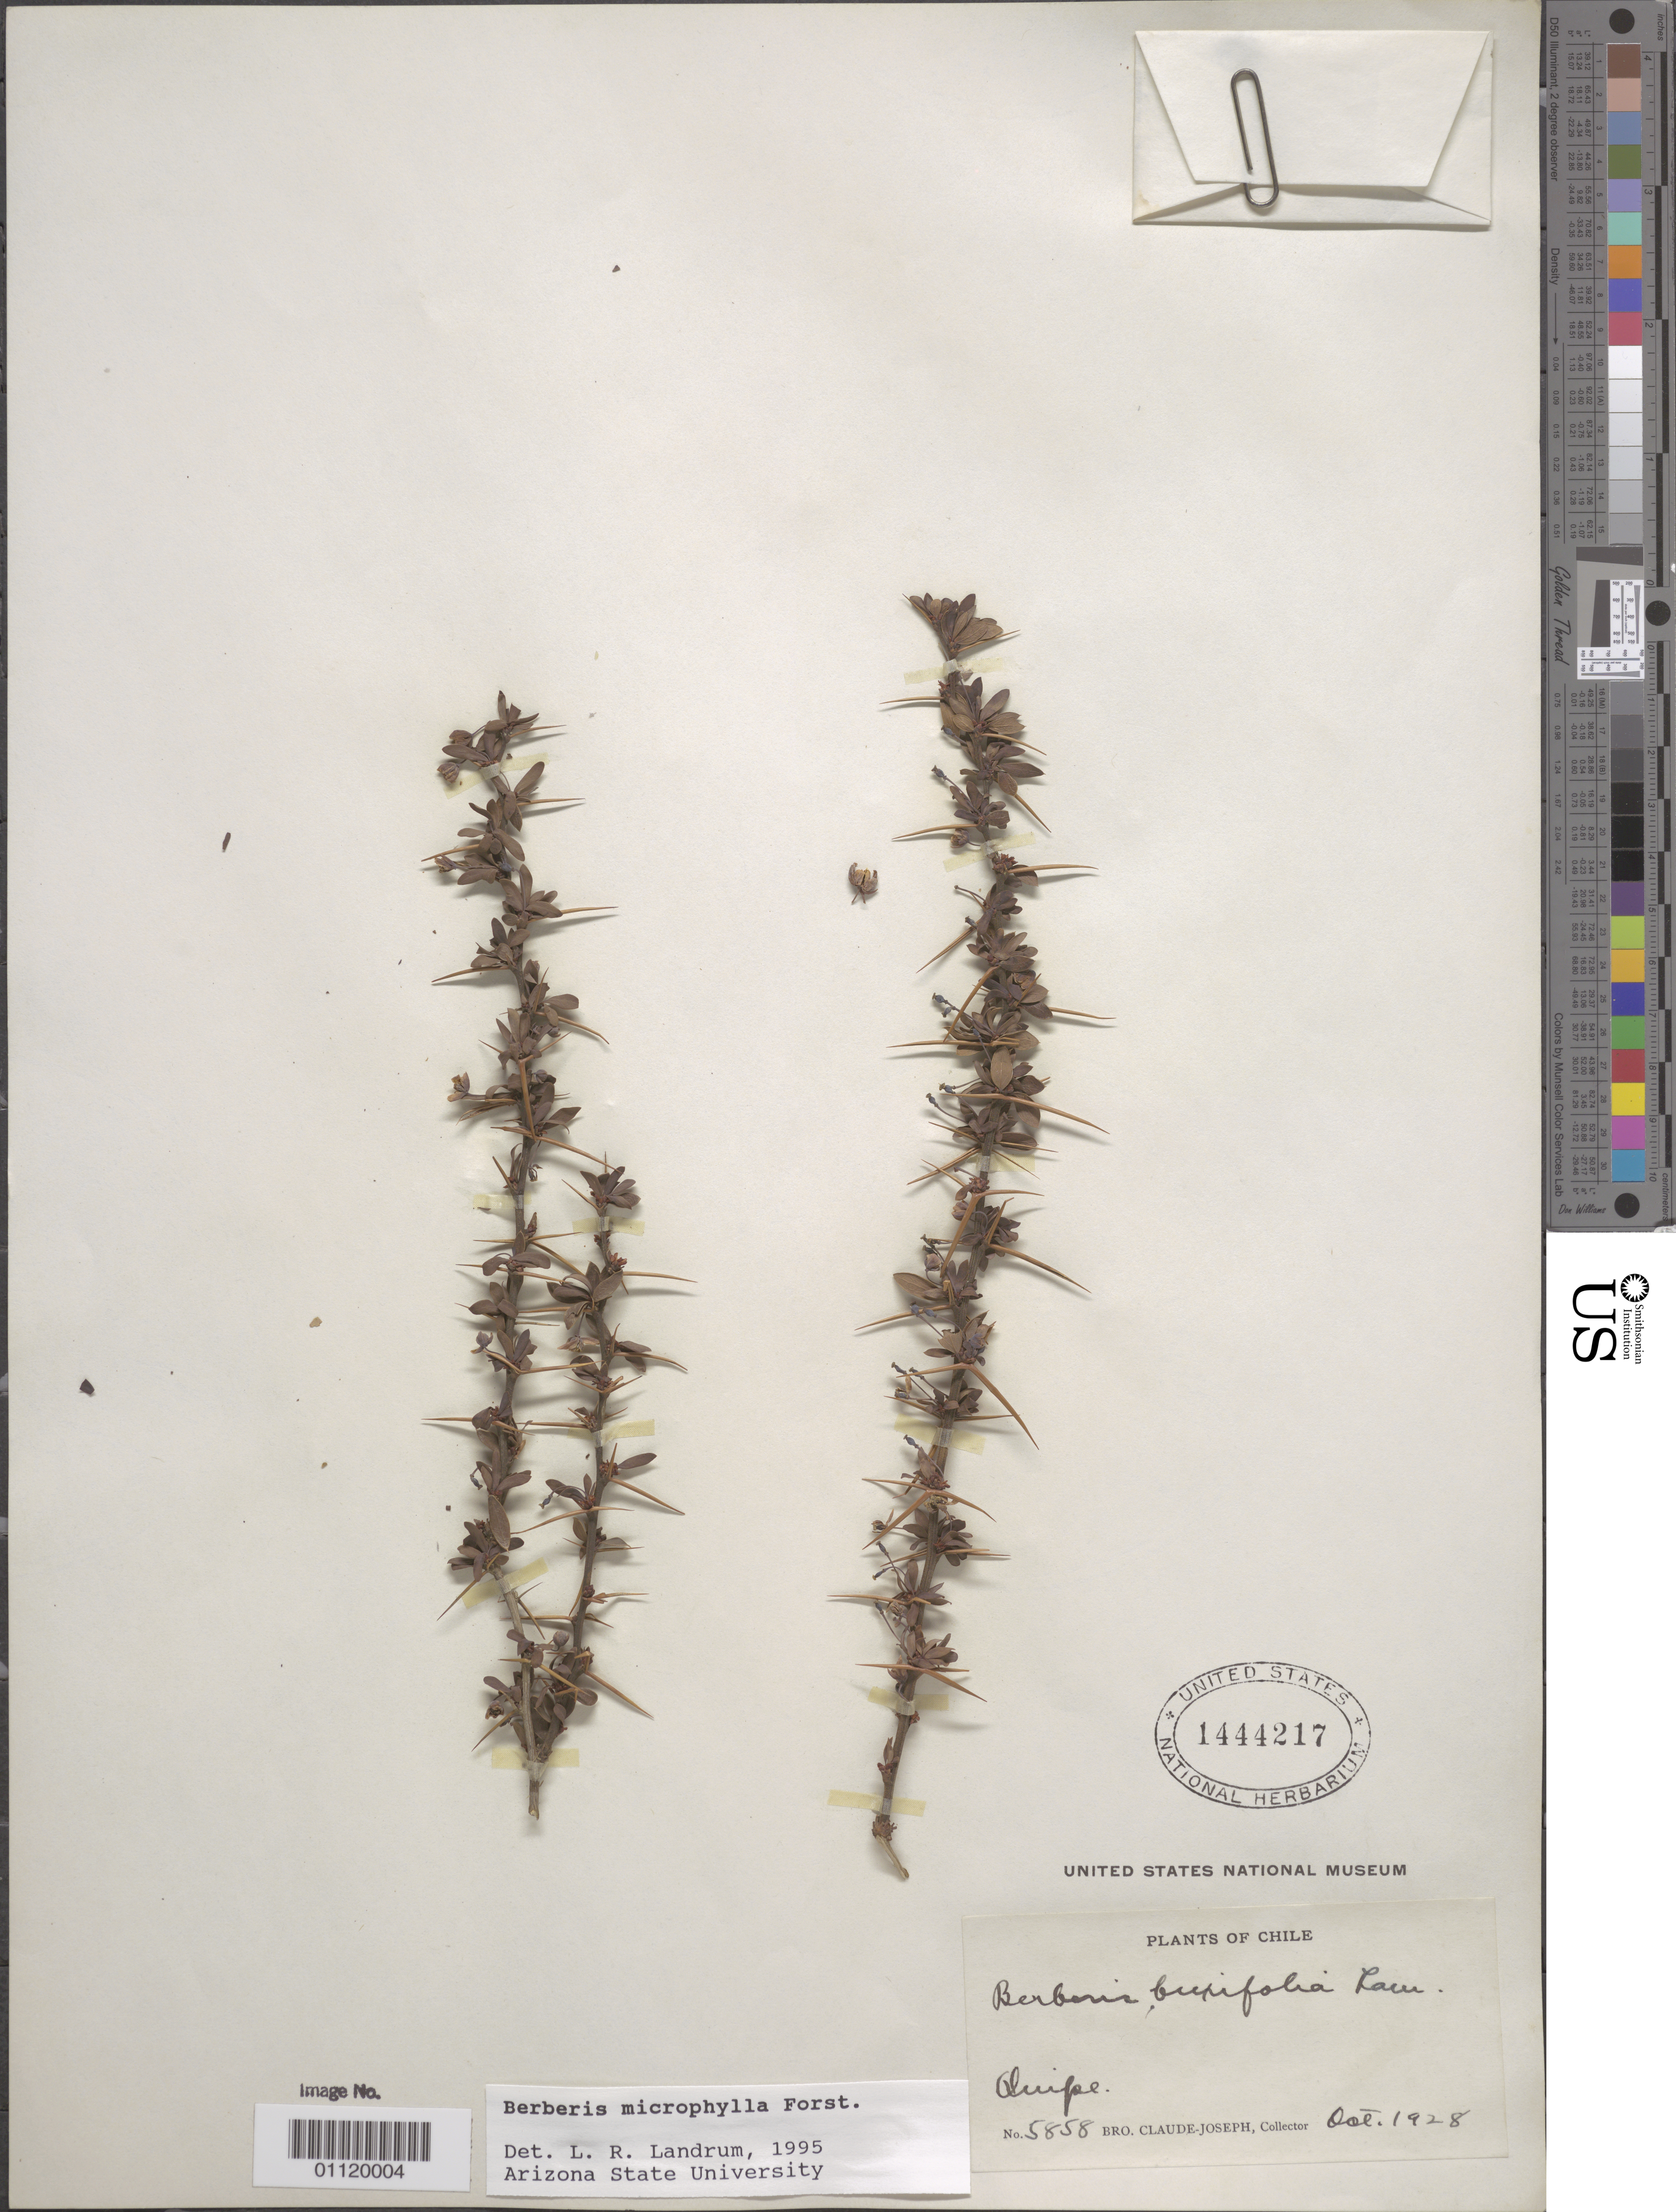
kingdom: Plantae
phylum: Tracheophyta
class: Magnoliopsida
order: Ranunculales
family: Berberidaceae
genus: Berberis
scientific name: Berberis microphylla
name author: G. Forst.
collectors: Bro. Claude-Joseph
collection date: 1928-10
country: Chile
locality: Quipe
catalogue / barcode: US 1444217